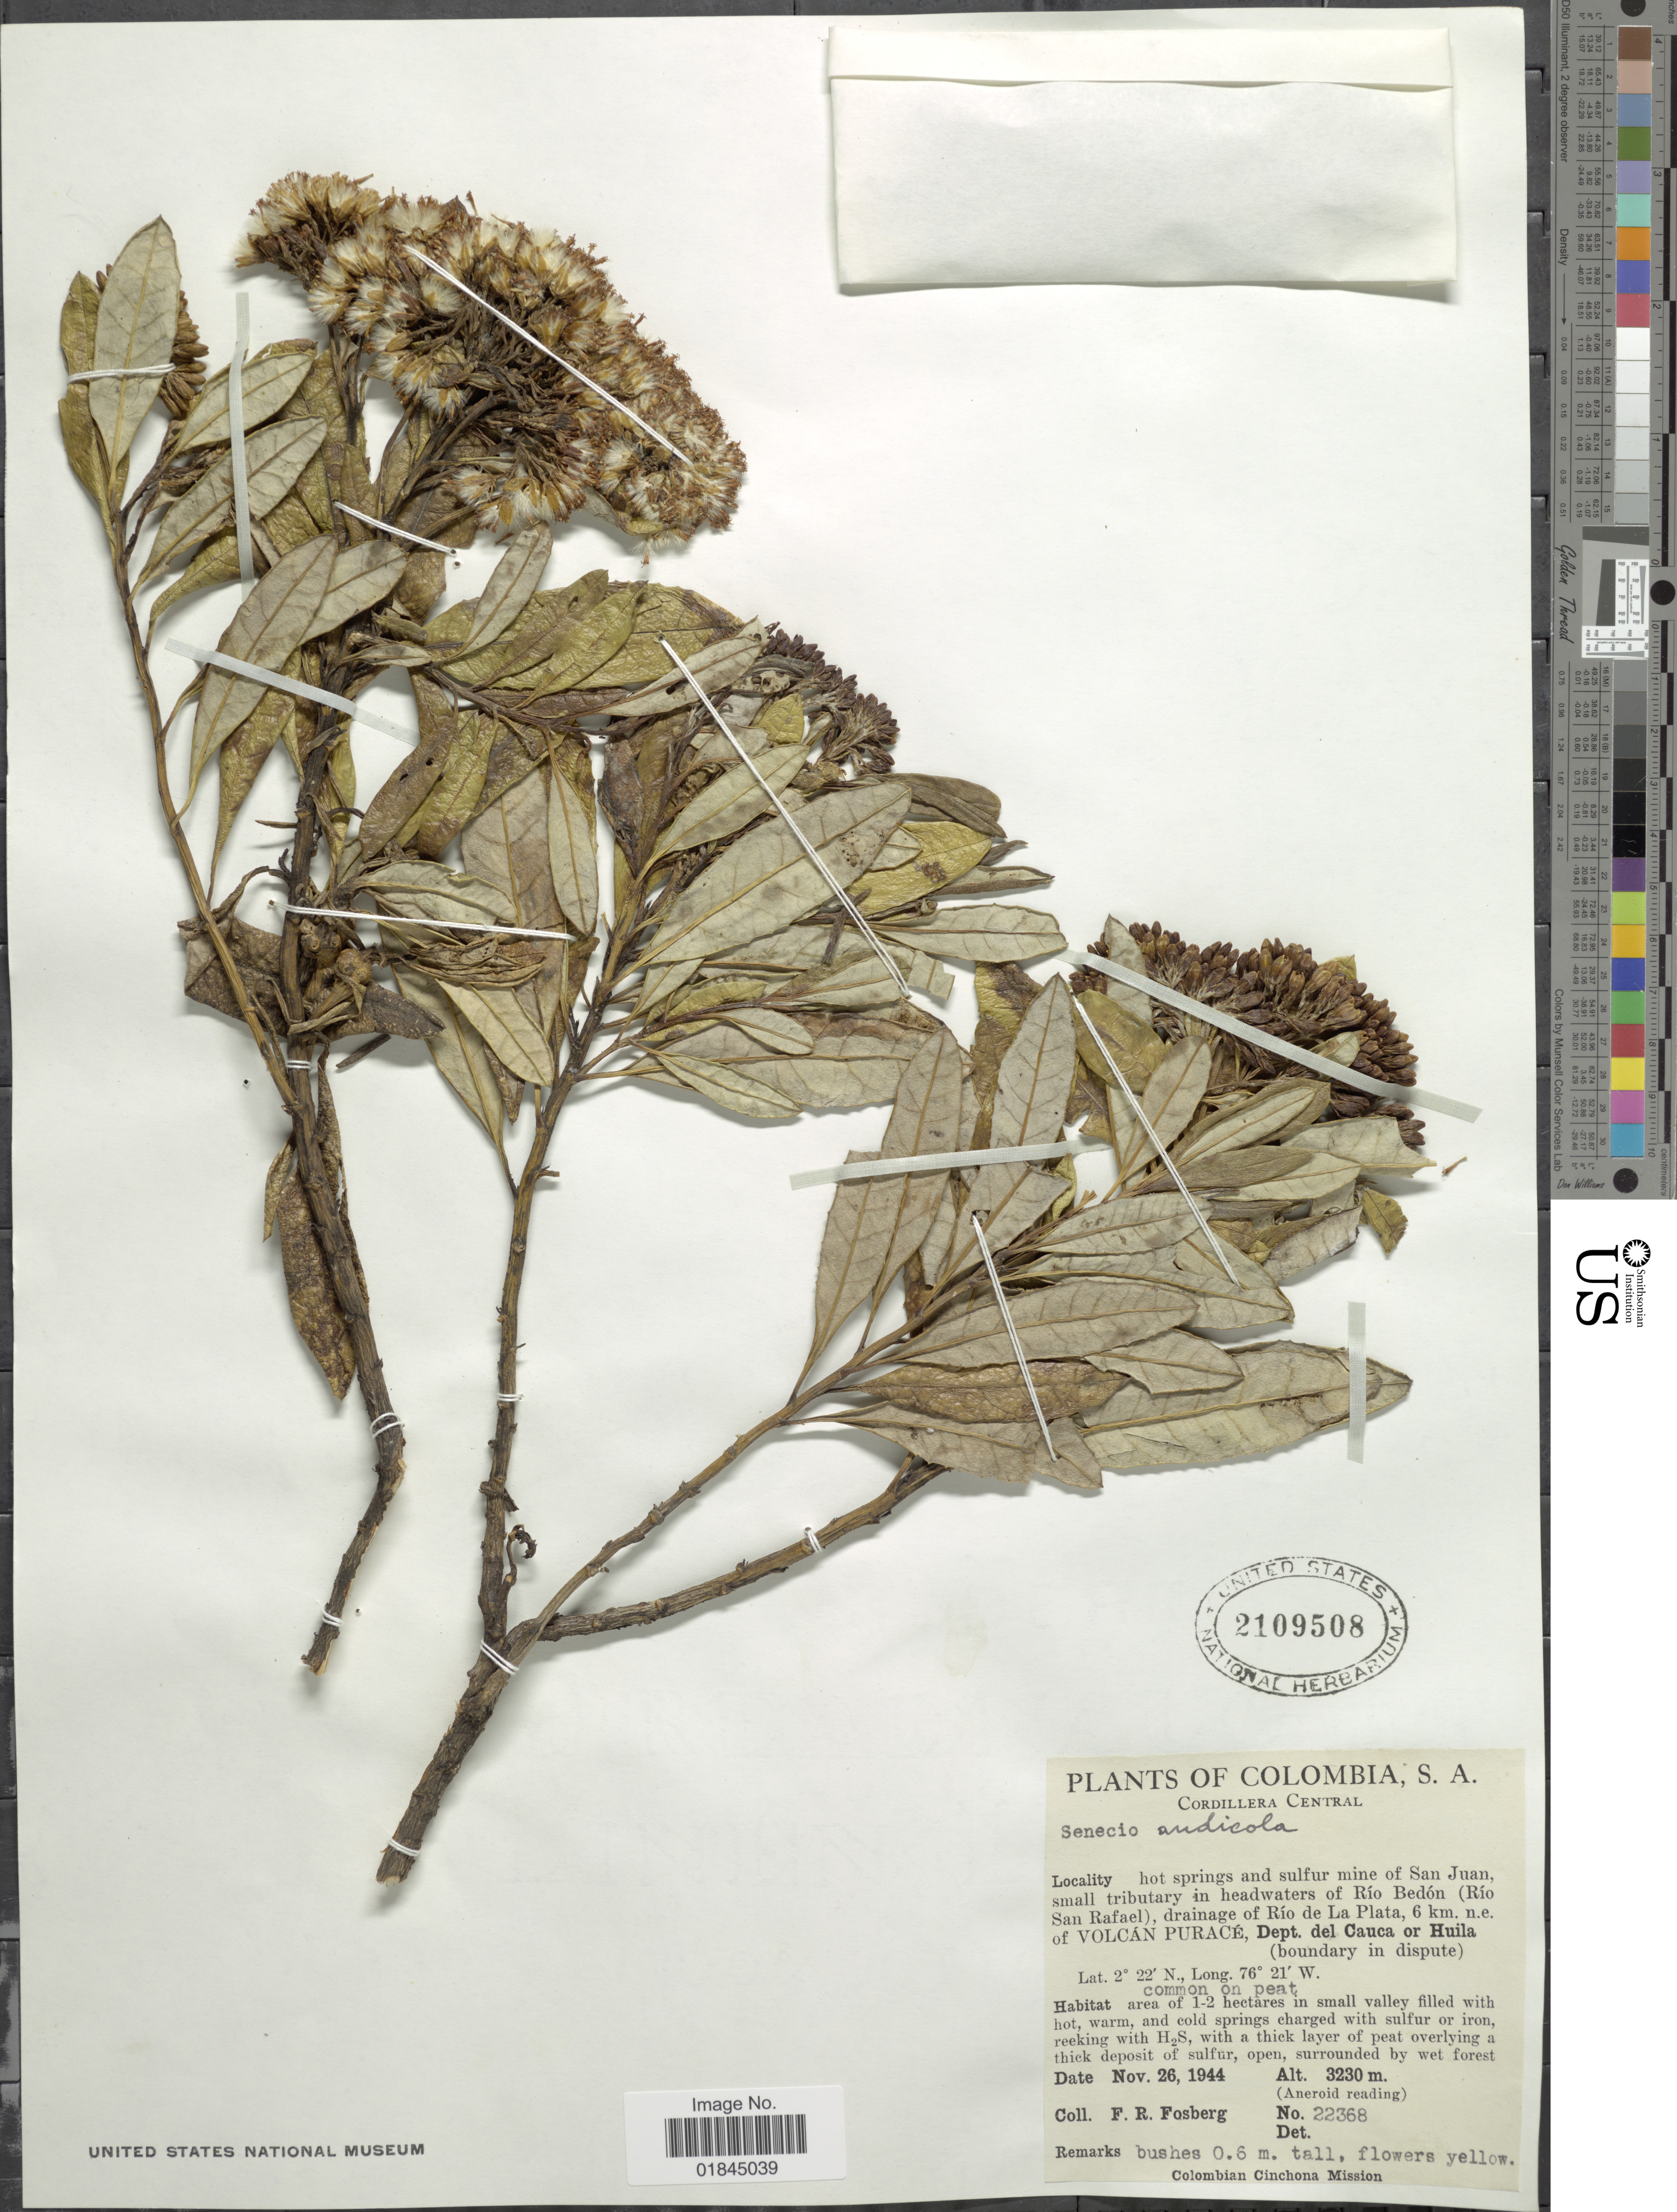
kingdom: Plantae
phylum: Tracheophyta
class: Magnoliopsida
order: Asterales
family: Asteraceae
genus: Pentacalia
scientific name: Pentacalia andicola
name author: (Turcz.) Cuatrec.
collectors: F. R. Fosberg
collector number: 22368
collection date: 1944-11-26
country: Colombia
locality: Hot springs and sulfur mine of San Juan, small tributary in headwaters of Rio Bedon (Rio San Rafael), drainage of Rio de La Plata, 6 km. n.e. of Volcan Purace, Dept. del Cauca or Huila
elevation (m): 3230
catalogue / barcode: US 2109508